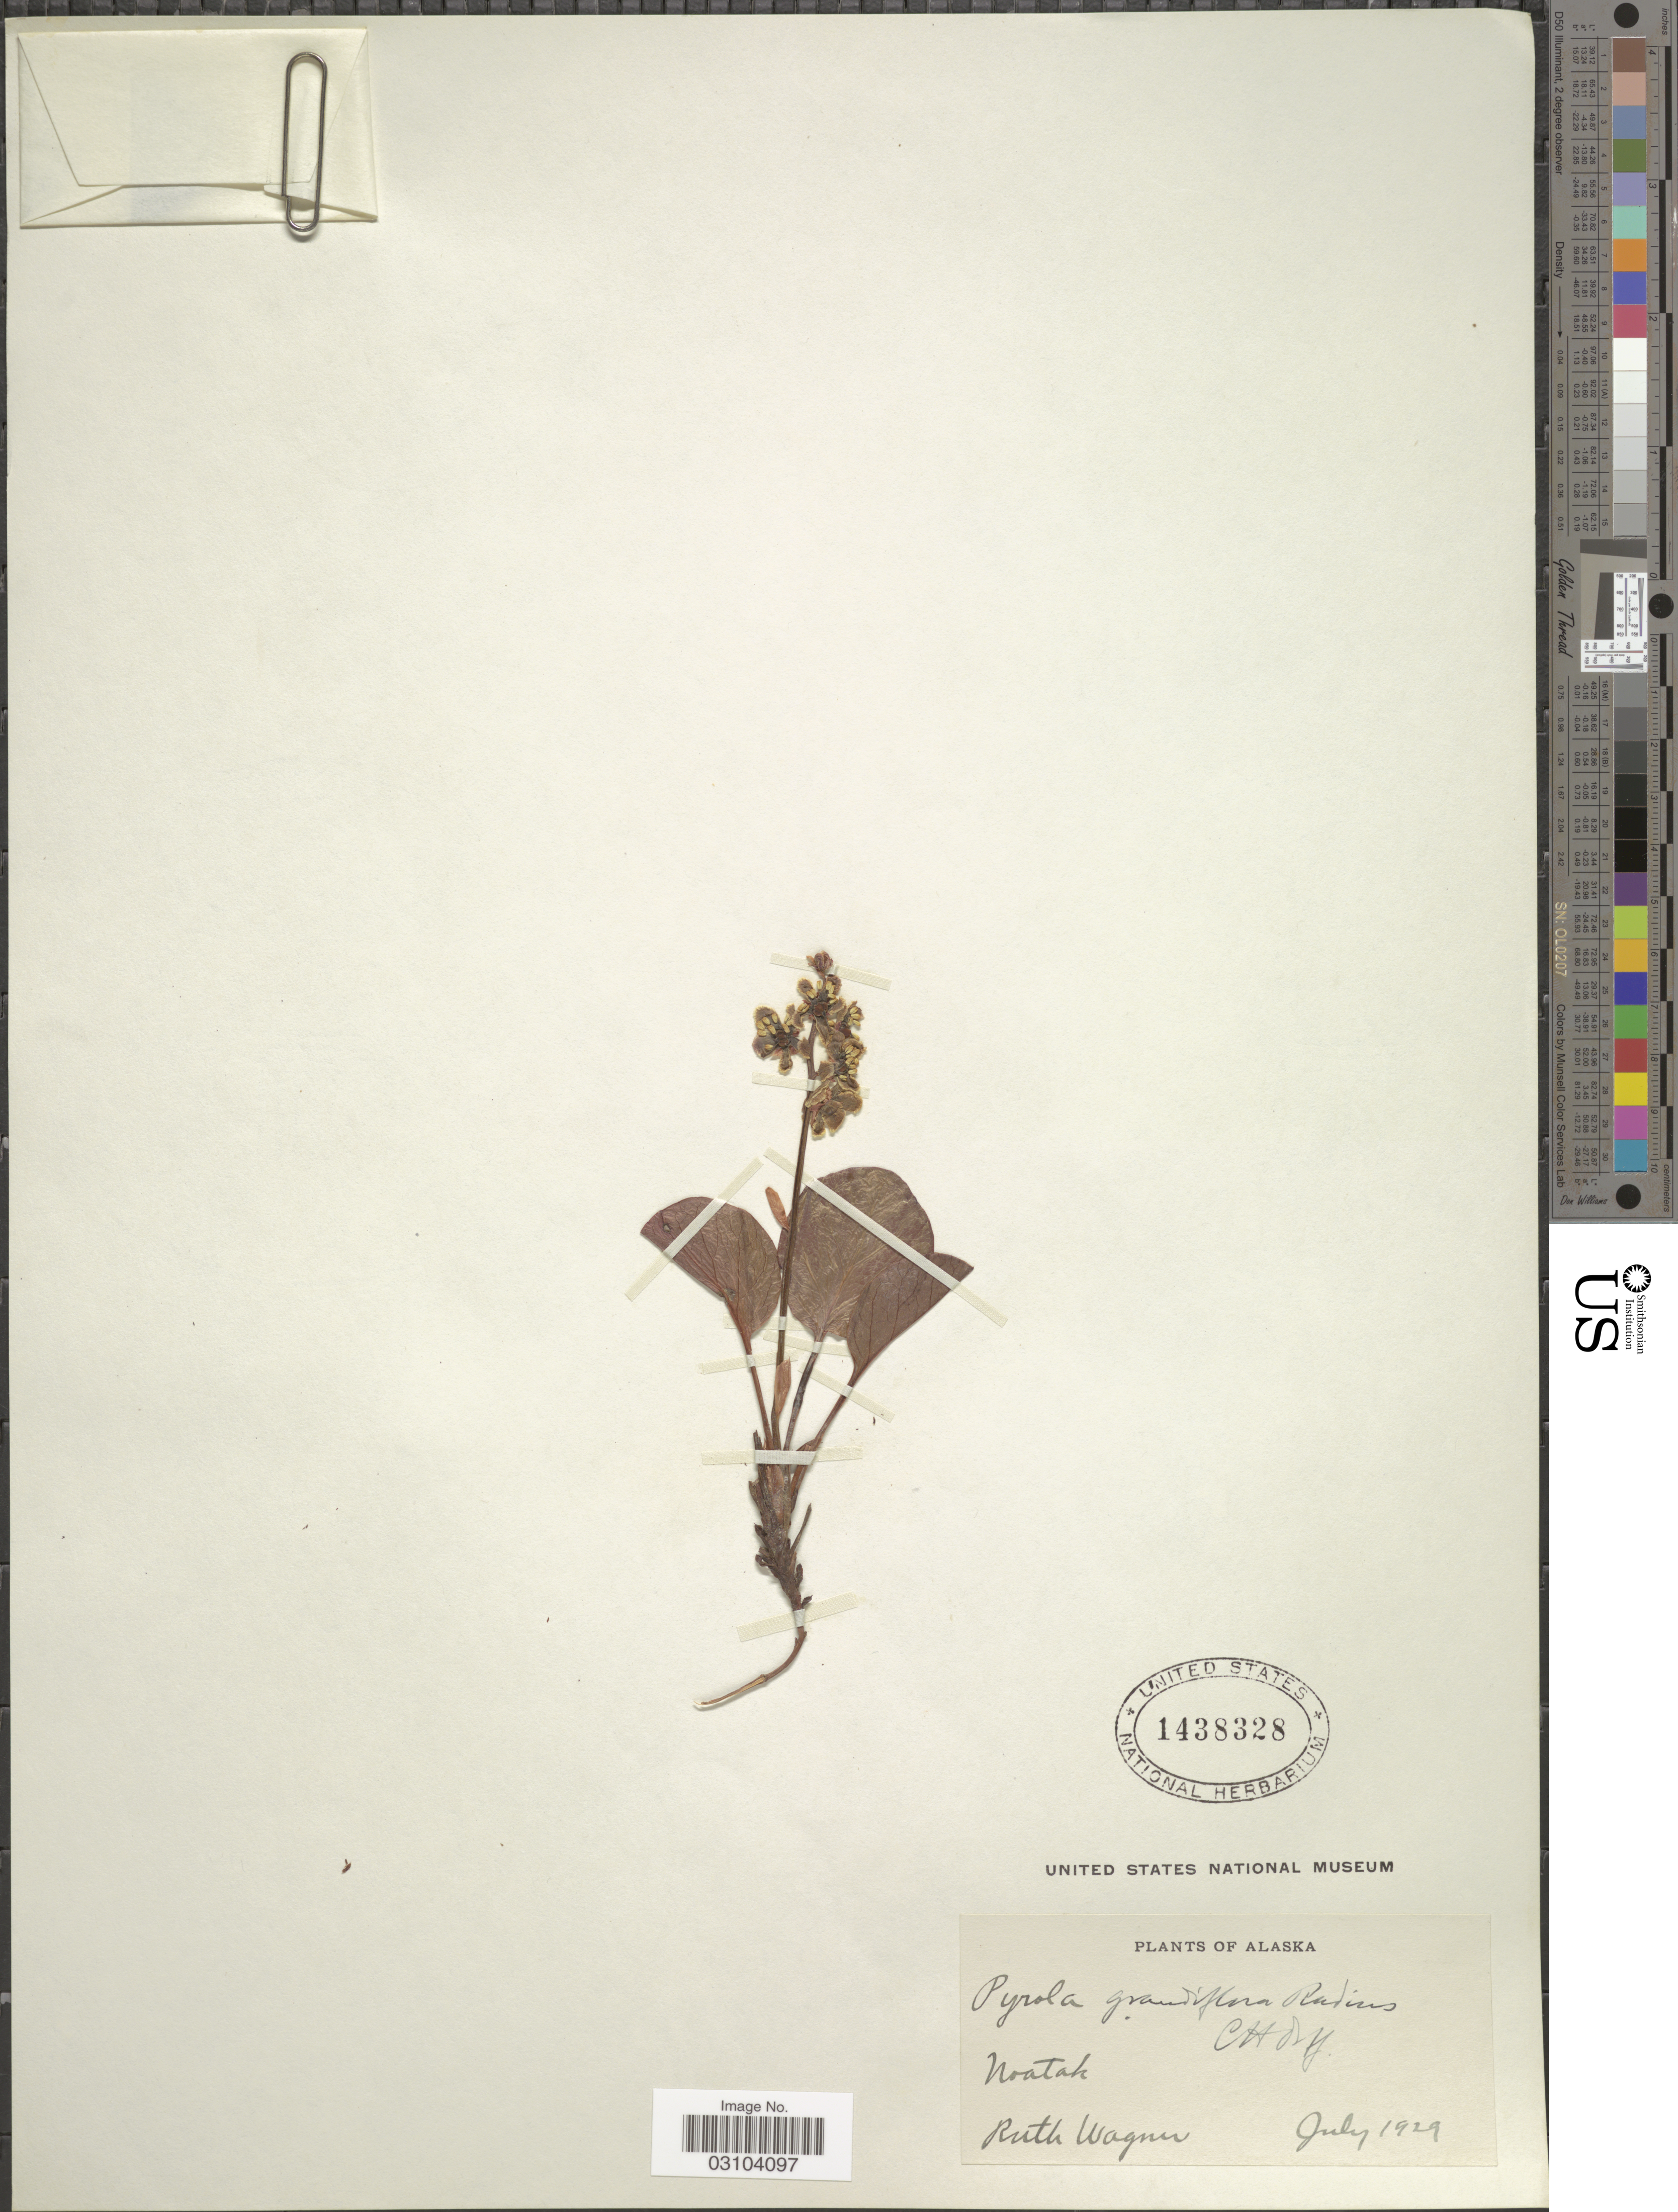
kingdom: Plantae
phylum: Tracheophyta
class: Magnoliopsida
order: Ericales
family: Ericaceae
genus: Pyrola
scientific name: Pyrola grandiflora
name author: Radius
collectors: R. Wagner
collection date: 1929-07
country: United States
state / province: Alaska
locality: Noatak.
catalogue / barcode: US 1438328